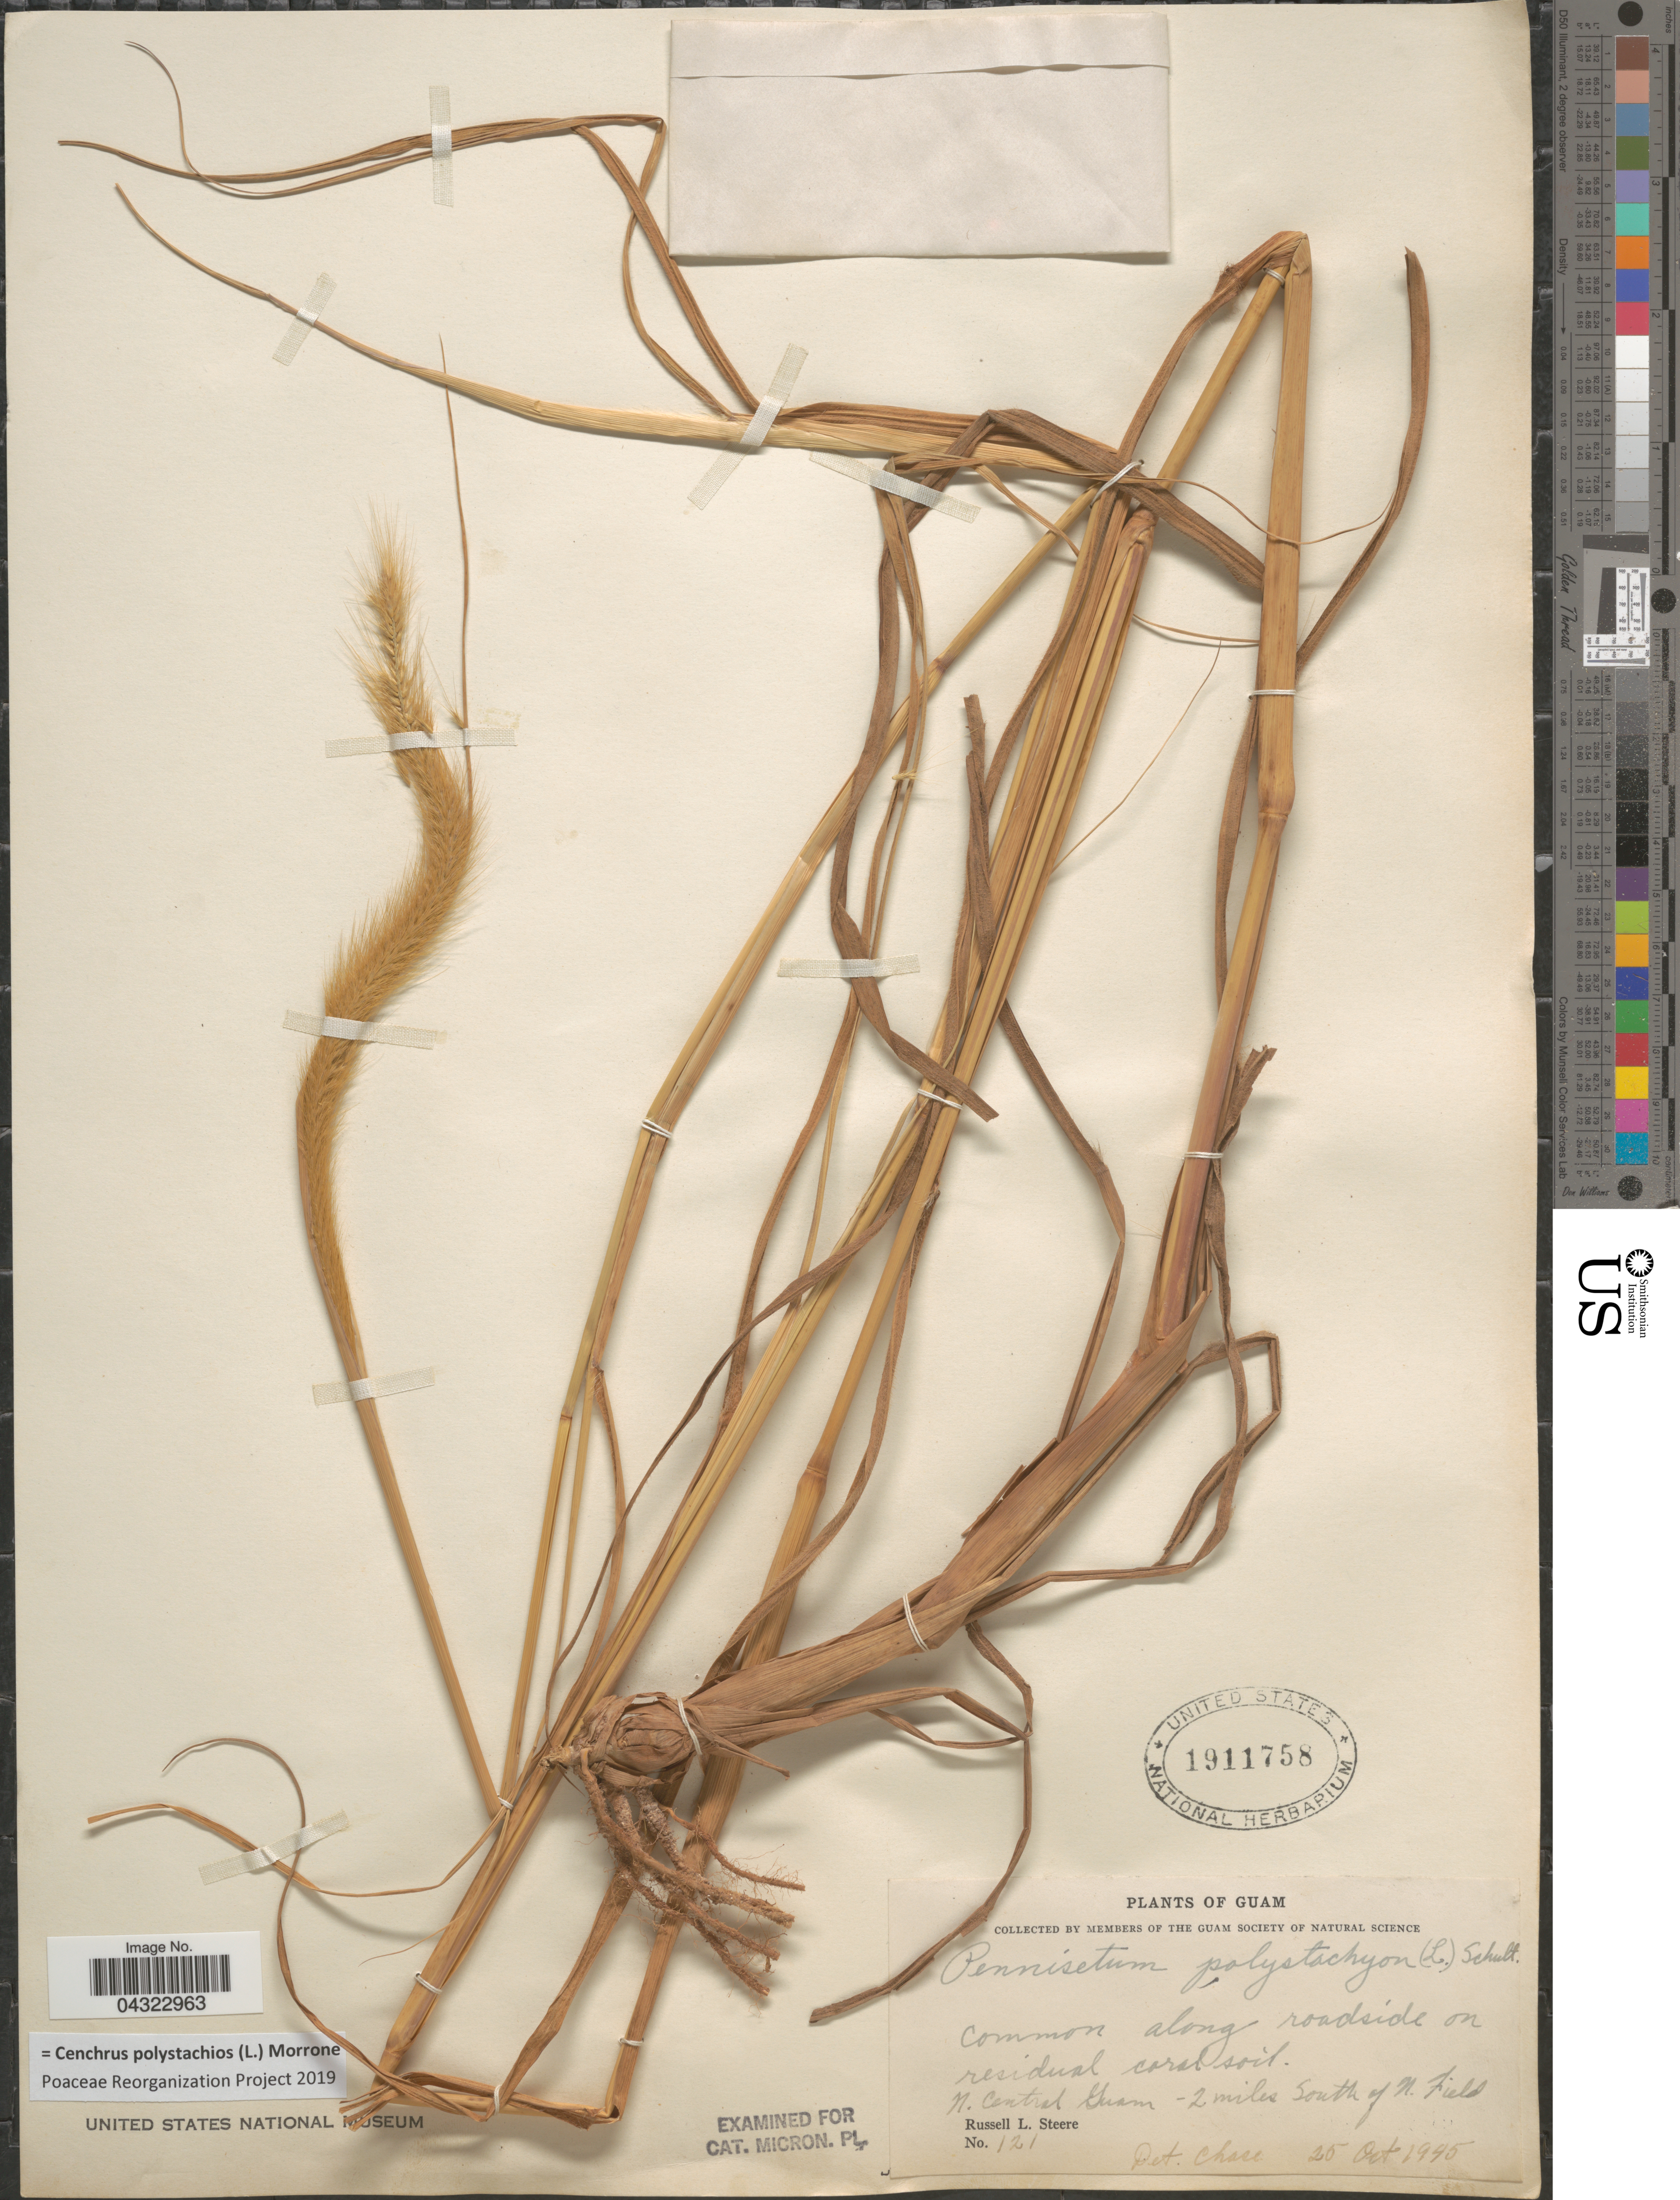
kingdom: Plantae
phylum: Tracheophyta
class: Liliopsida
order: Poales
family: Poaceae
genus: Cenchrus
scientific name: Cenchrus polystachios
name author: (L.) Morrone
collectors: R. L. Steere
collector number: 121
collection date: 1945-10-25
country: Guam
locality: Common along roadside on residual coral soil. N. Central Guam-2 miles South of N. Field.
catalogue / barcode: US 1911758